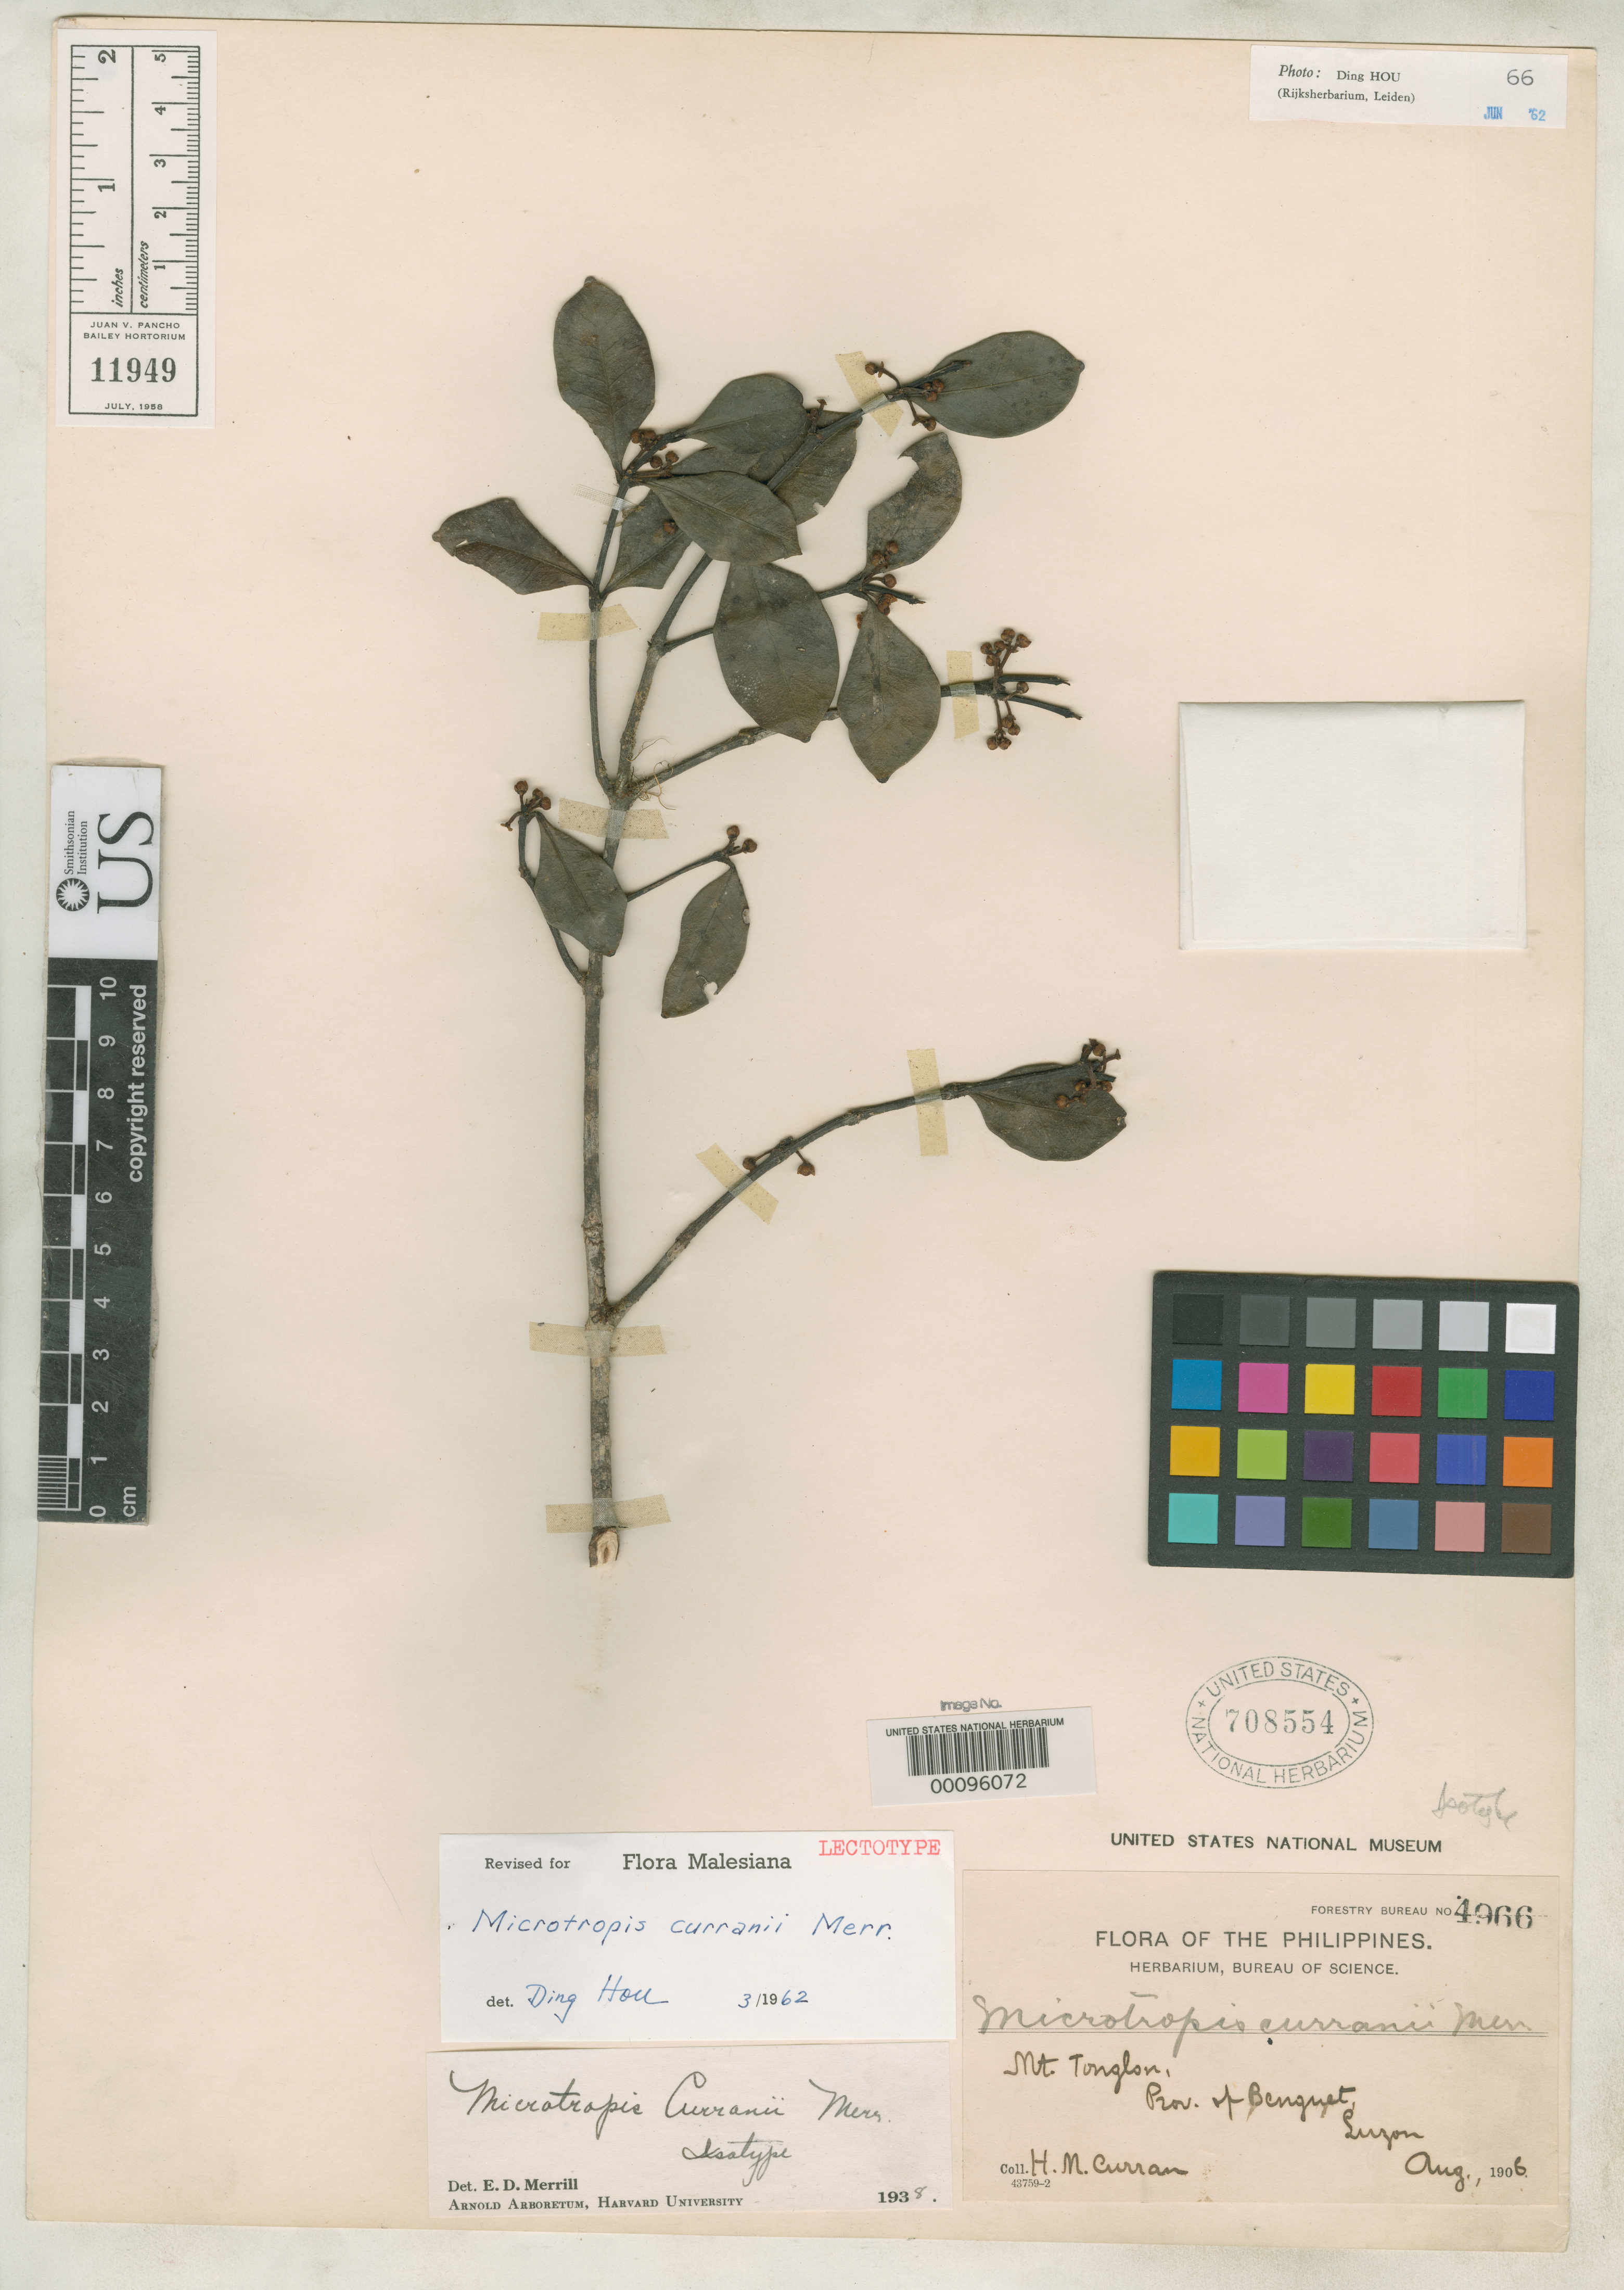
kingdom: Plantae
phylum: Tracheophyta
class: Magnoliopsida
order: Celastrales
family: Celastraceae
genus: Microtropis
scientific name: Microtropis curranii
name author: Merr.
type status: Lectotype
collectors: H. M. Curran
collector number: Bur. Sci. 4966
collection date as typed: Aug 1906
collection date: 1906-08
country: Philippines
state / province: Cordillera (Administrative Region)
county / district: Benguet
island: Luzon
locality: Mt. Tonglon.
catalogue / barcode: US 708554